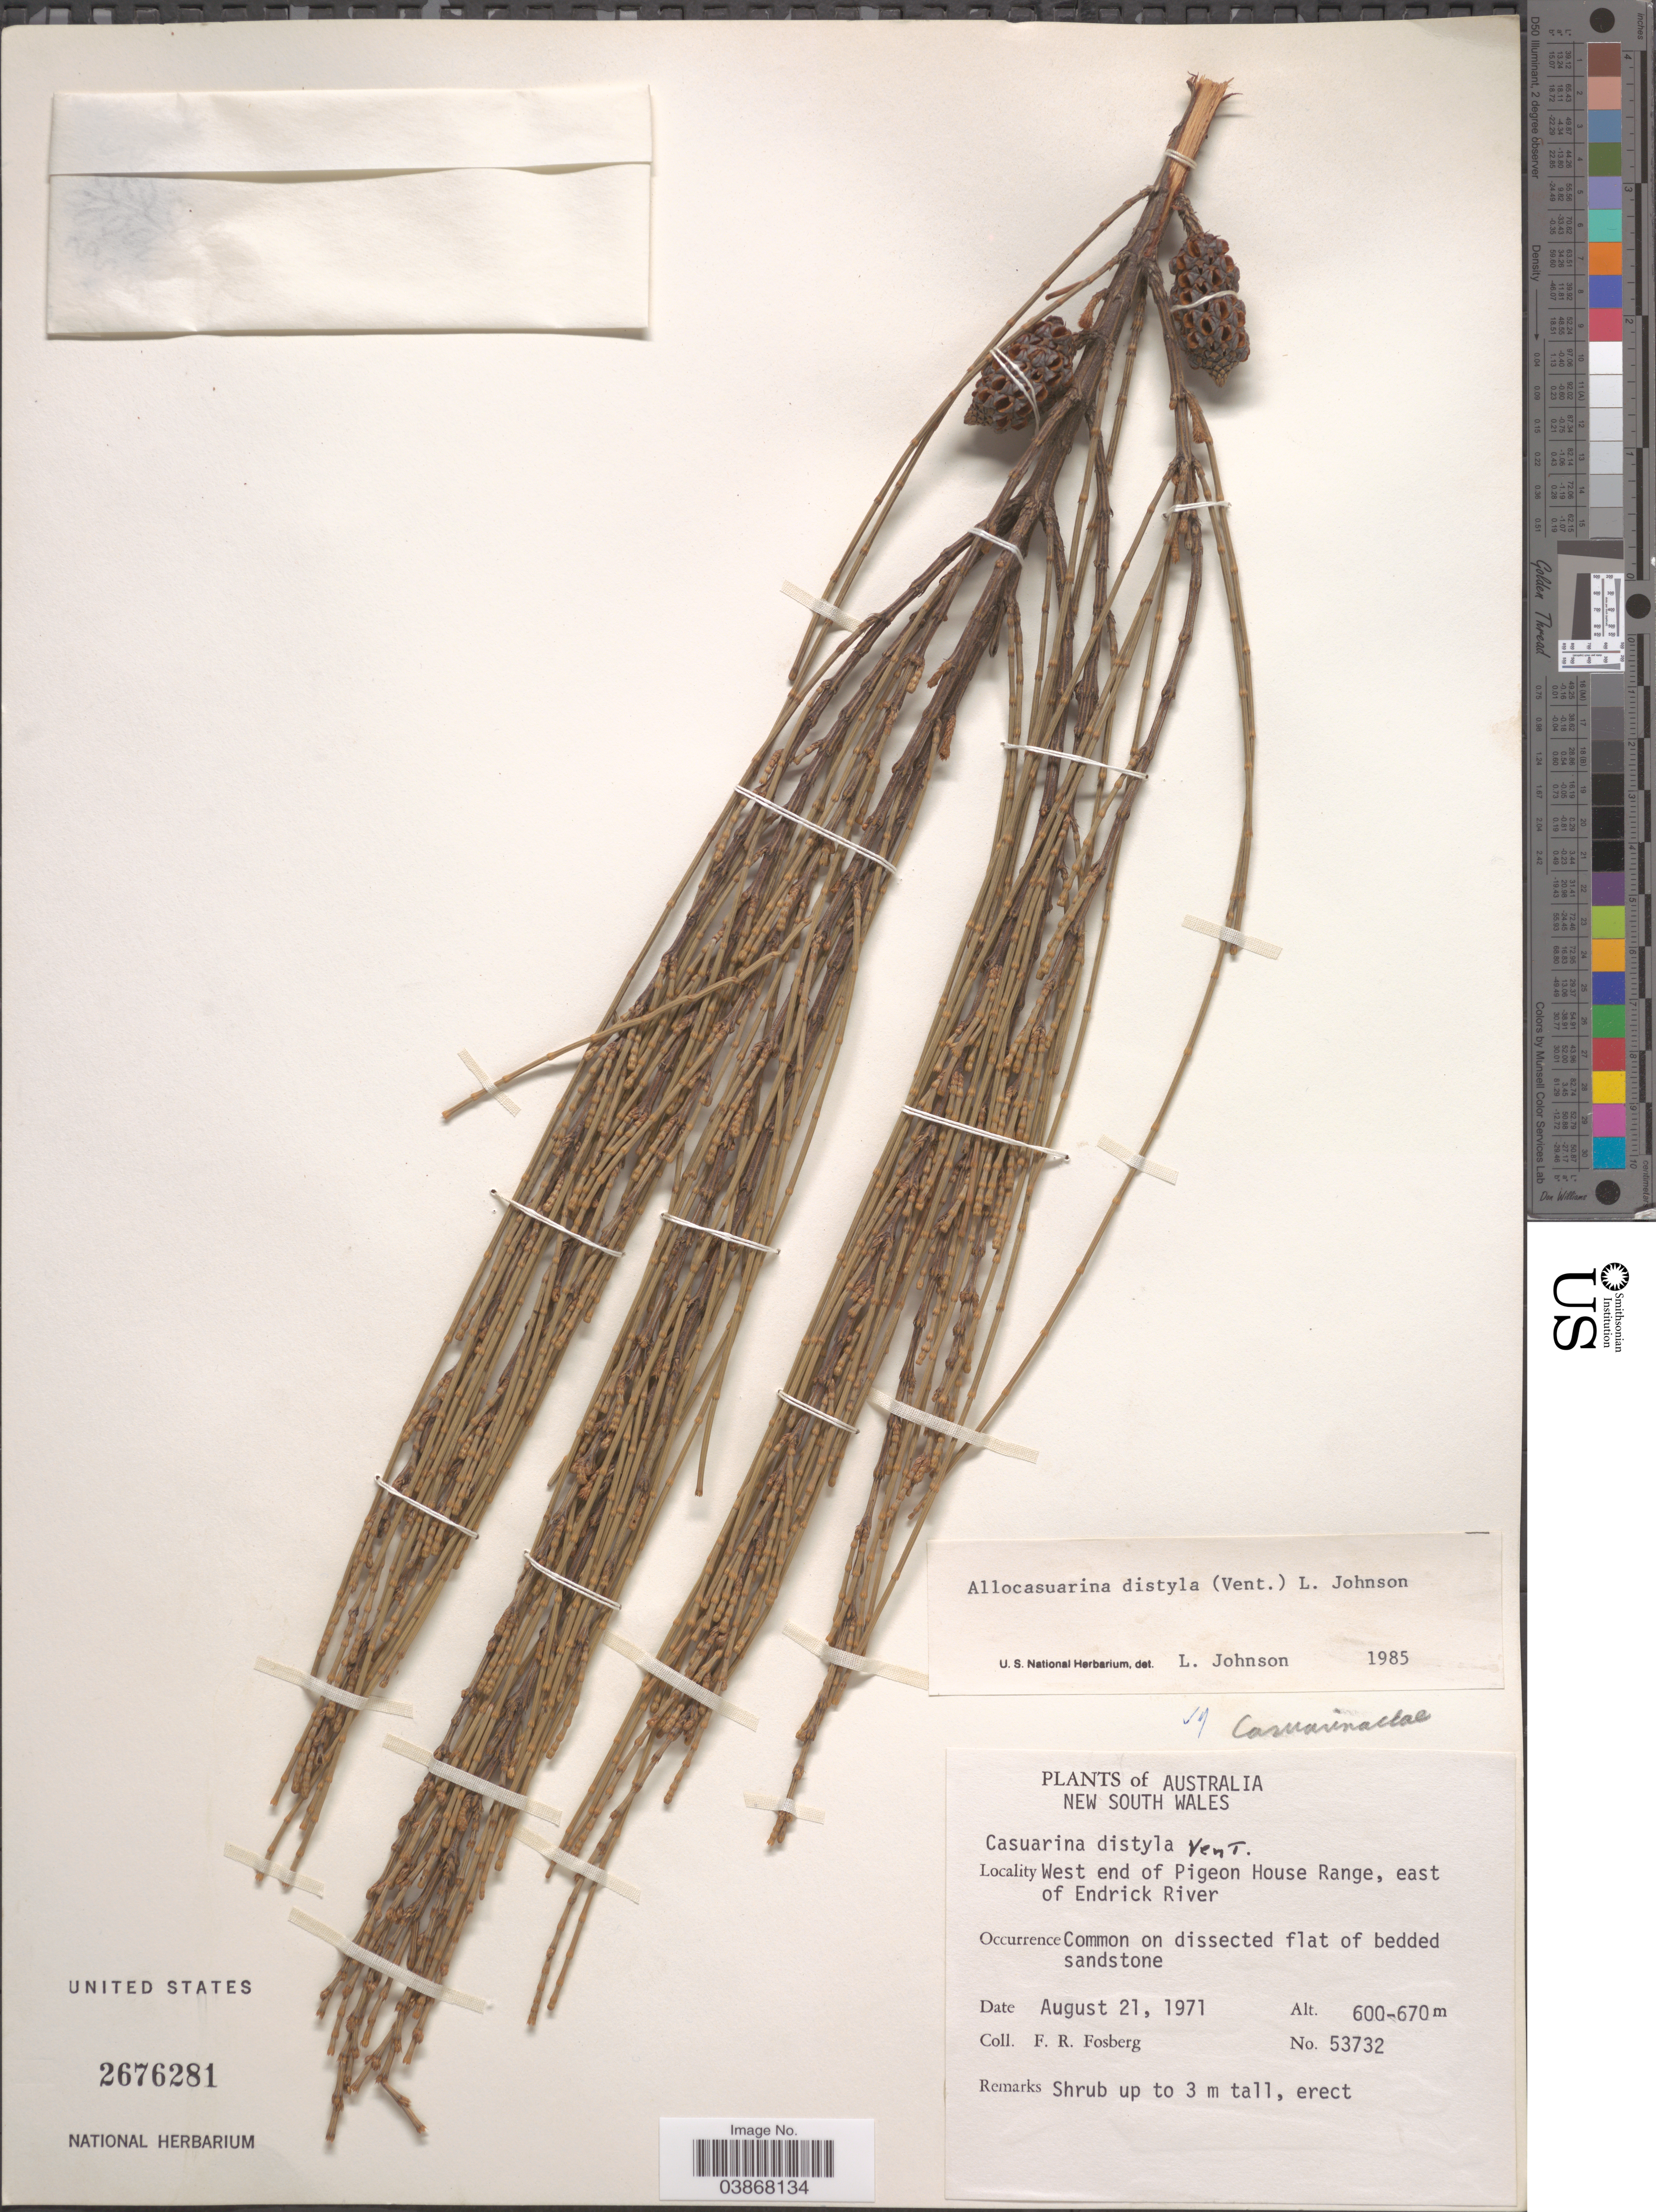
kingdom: Plantae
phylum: Tracheophyta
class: Magnoliopsida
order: Fagales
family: Casuarinaceae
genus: Allocasuarina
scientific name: Allocasuarina distyla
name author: (Vent.) L.A.S. Johnson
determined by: Johnson, L. A. S.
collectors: F. R. Fosberg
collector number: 53732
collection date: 1971-08-21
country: Australia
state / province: New South Wales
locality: West end of Pigeon House Range, east of Endrick River.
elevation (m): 600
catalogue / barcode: US 2676281